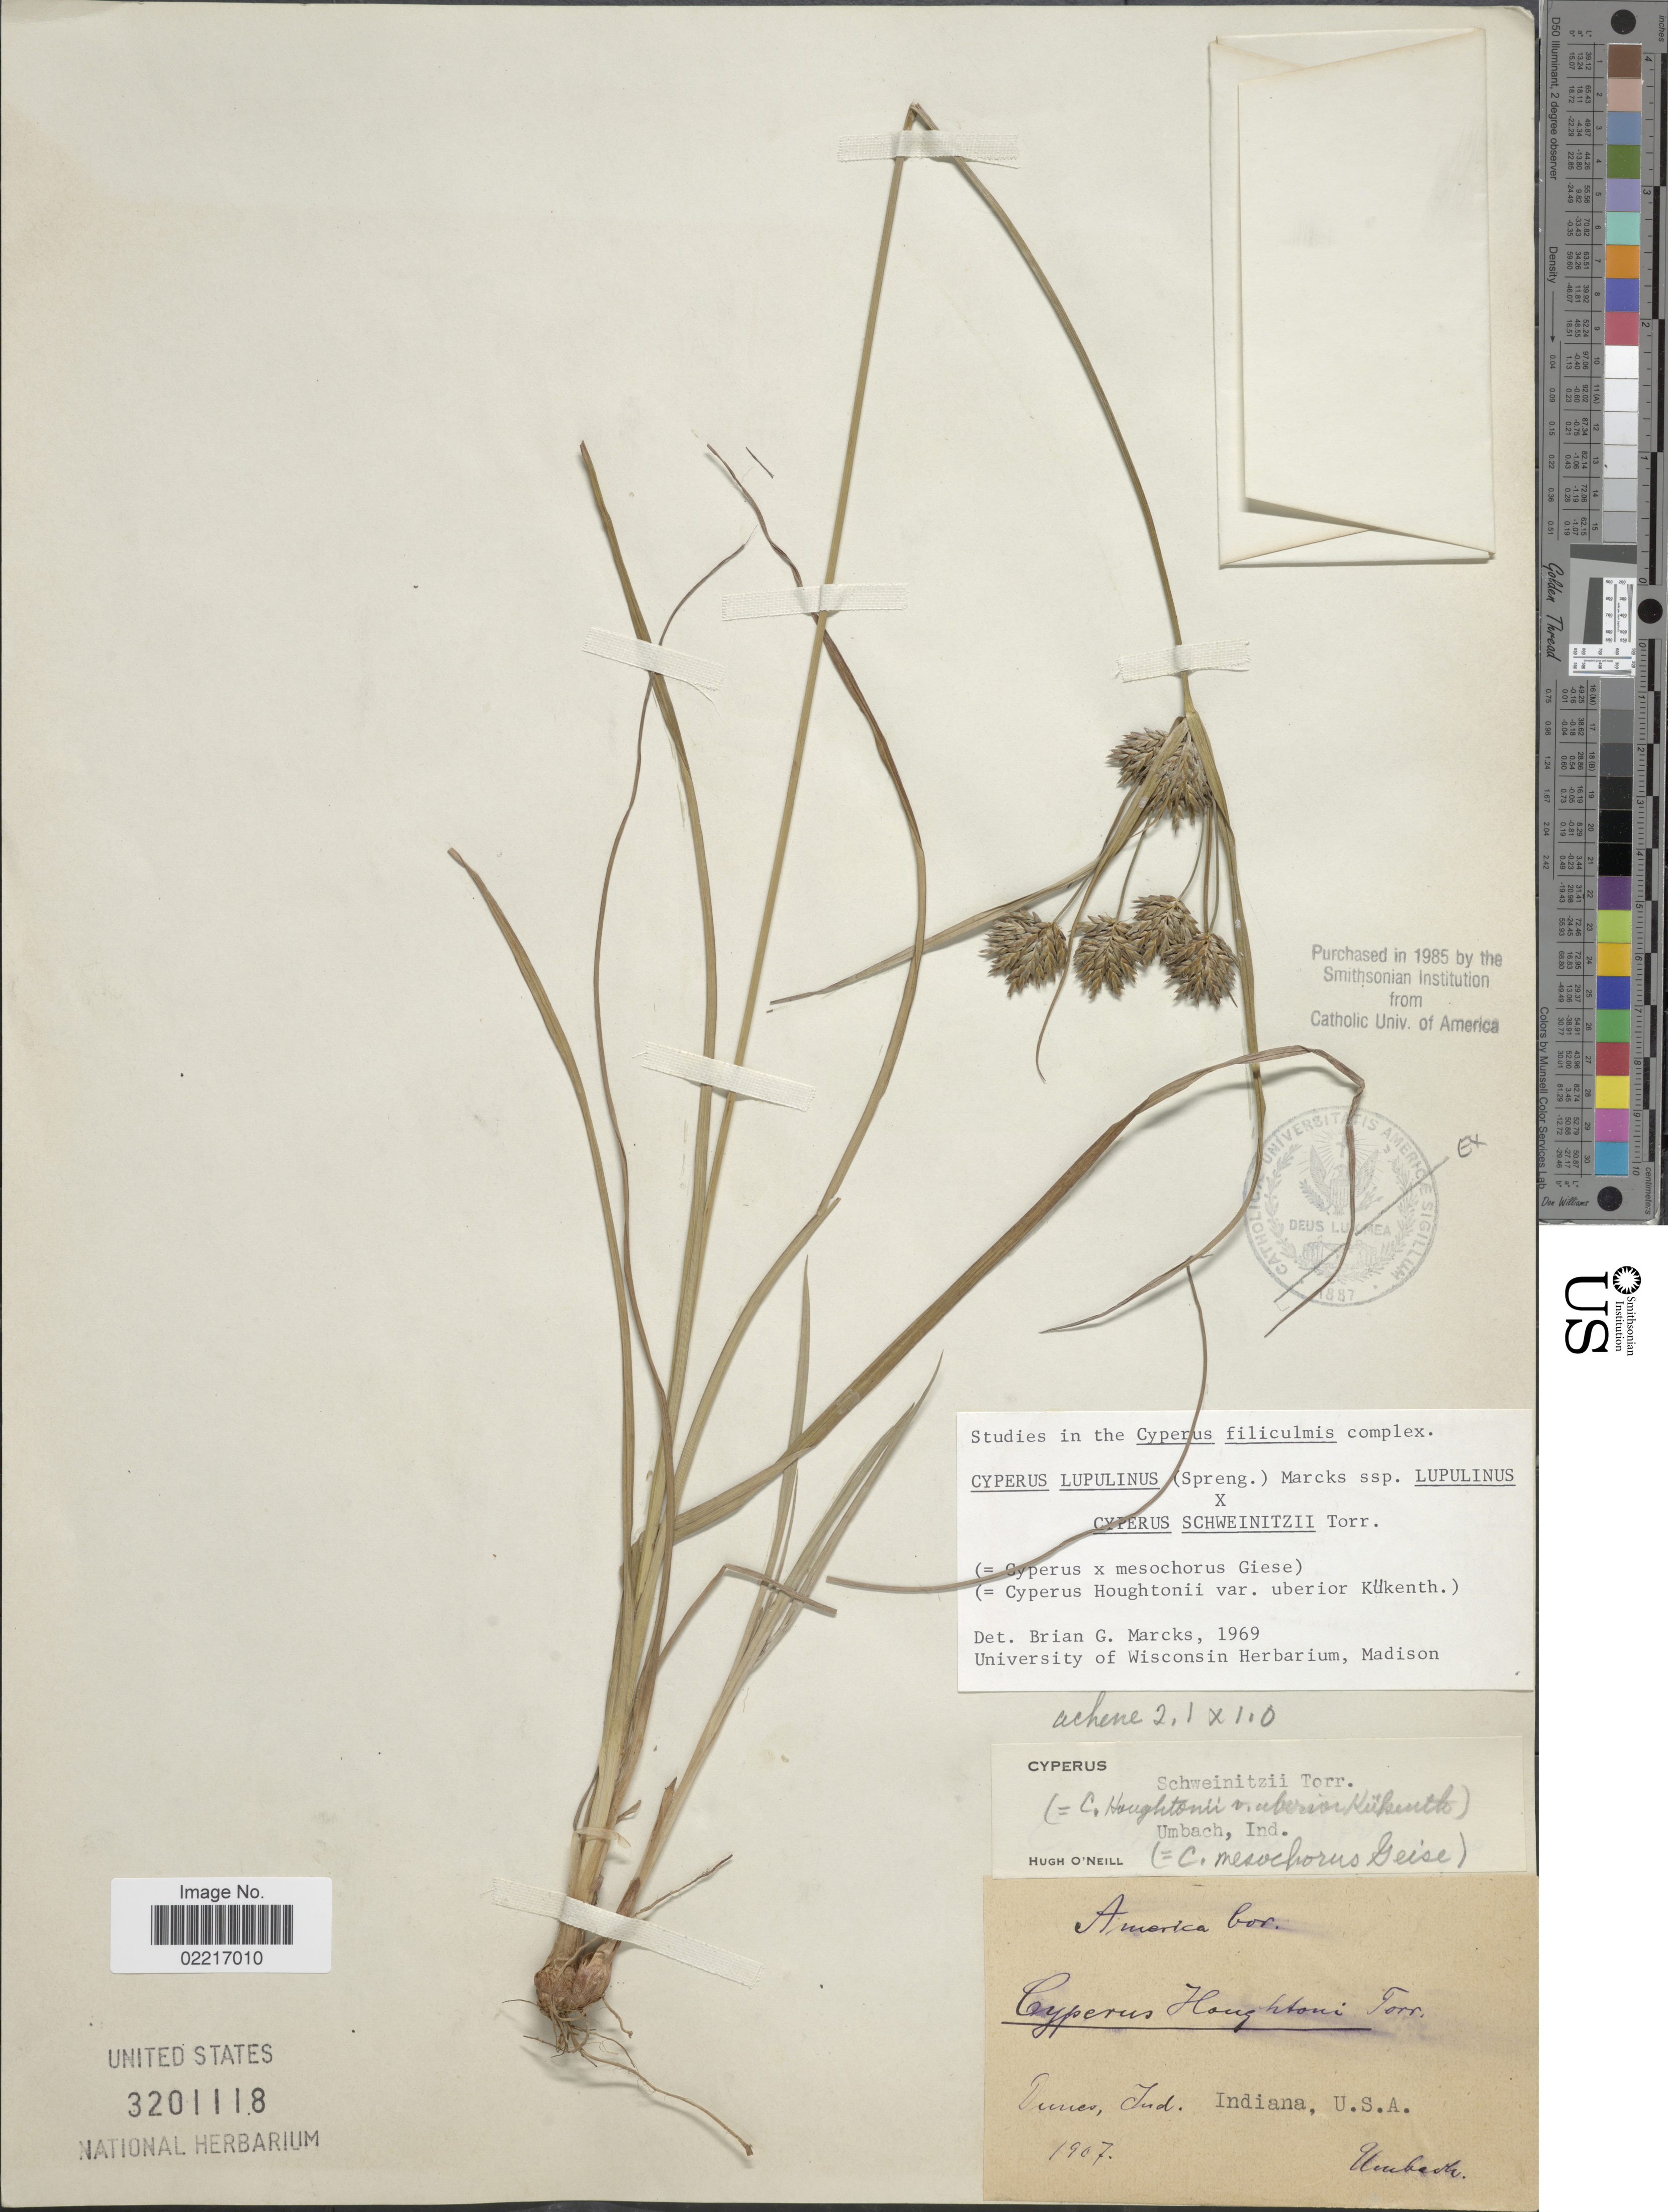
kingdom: Plantae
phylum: Tracheophyta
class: Liliopsida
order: Poales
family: Cyperaceae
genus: Cyperus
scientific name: Cyperus lupulinus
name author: (Spreng.) Marcks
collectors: L. M. Umbach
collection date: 1907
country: United States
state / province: Indiana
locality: Dunes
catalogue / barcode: US 3201118